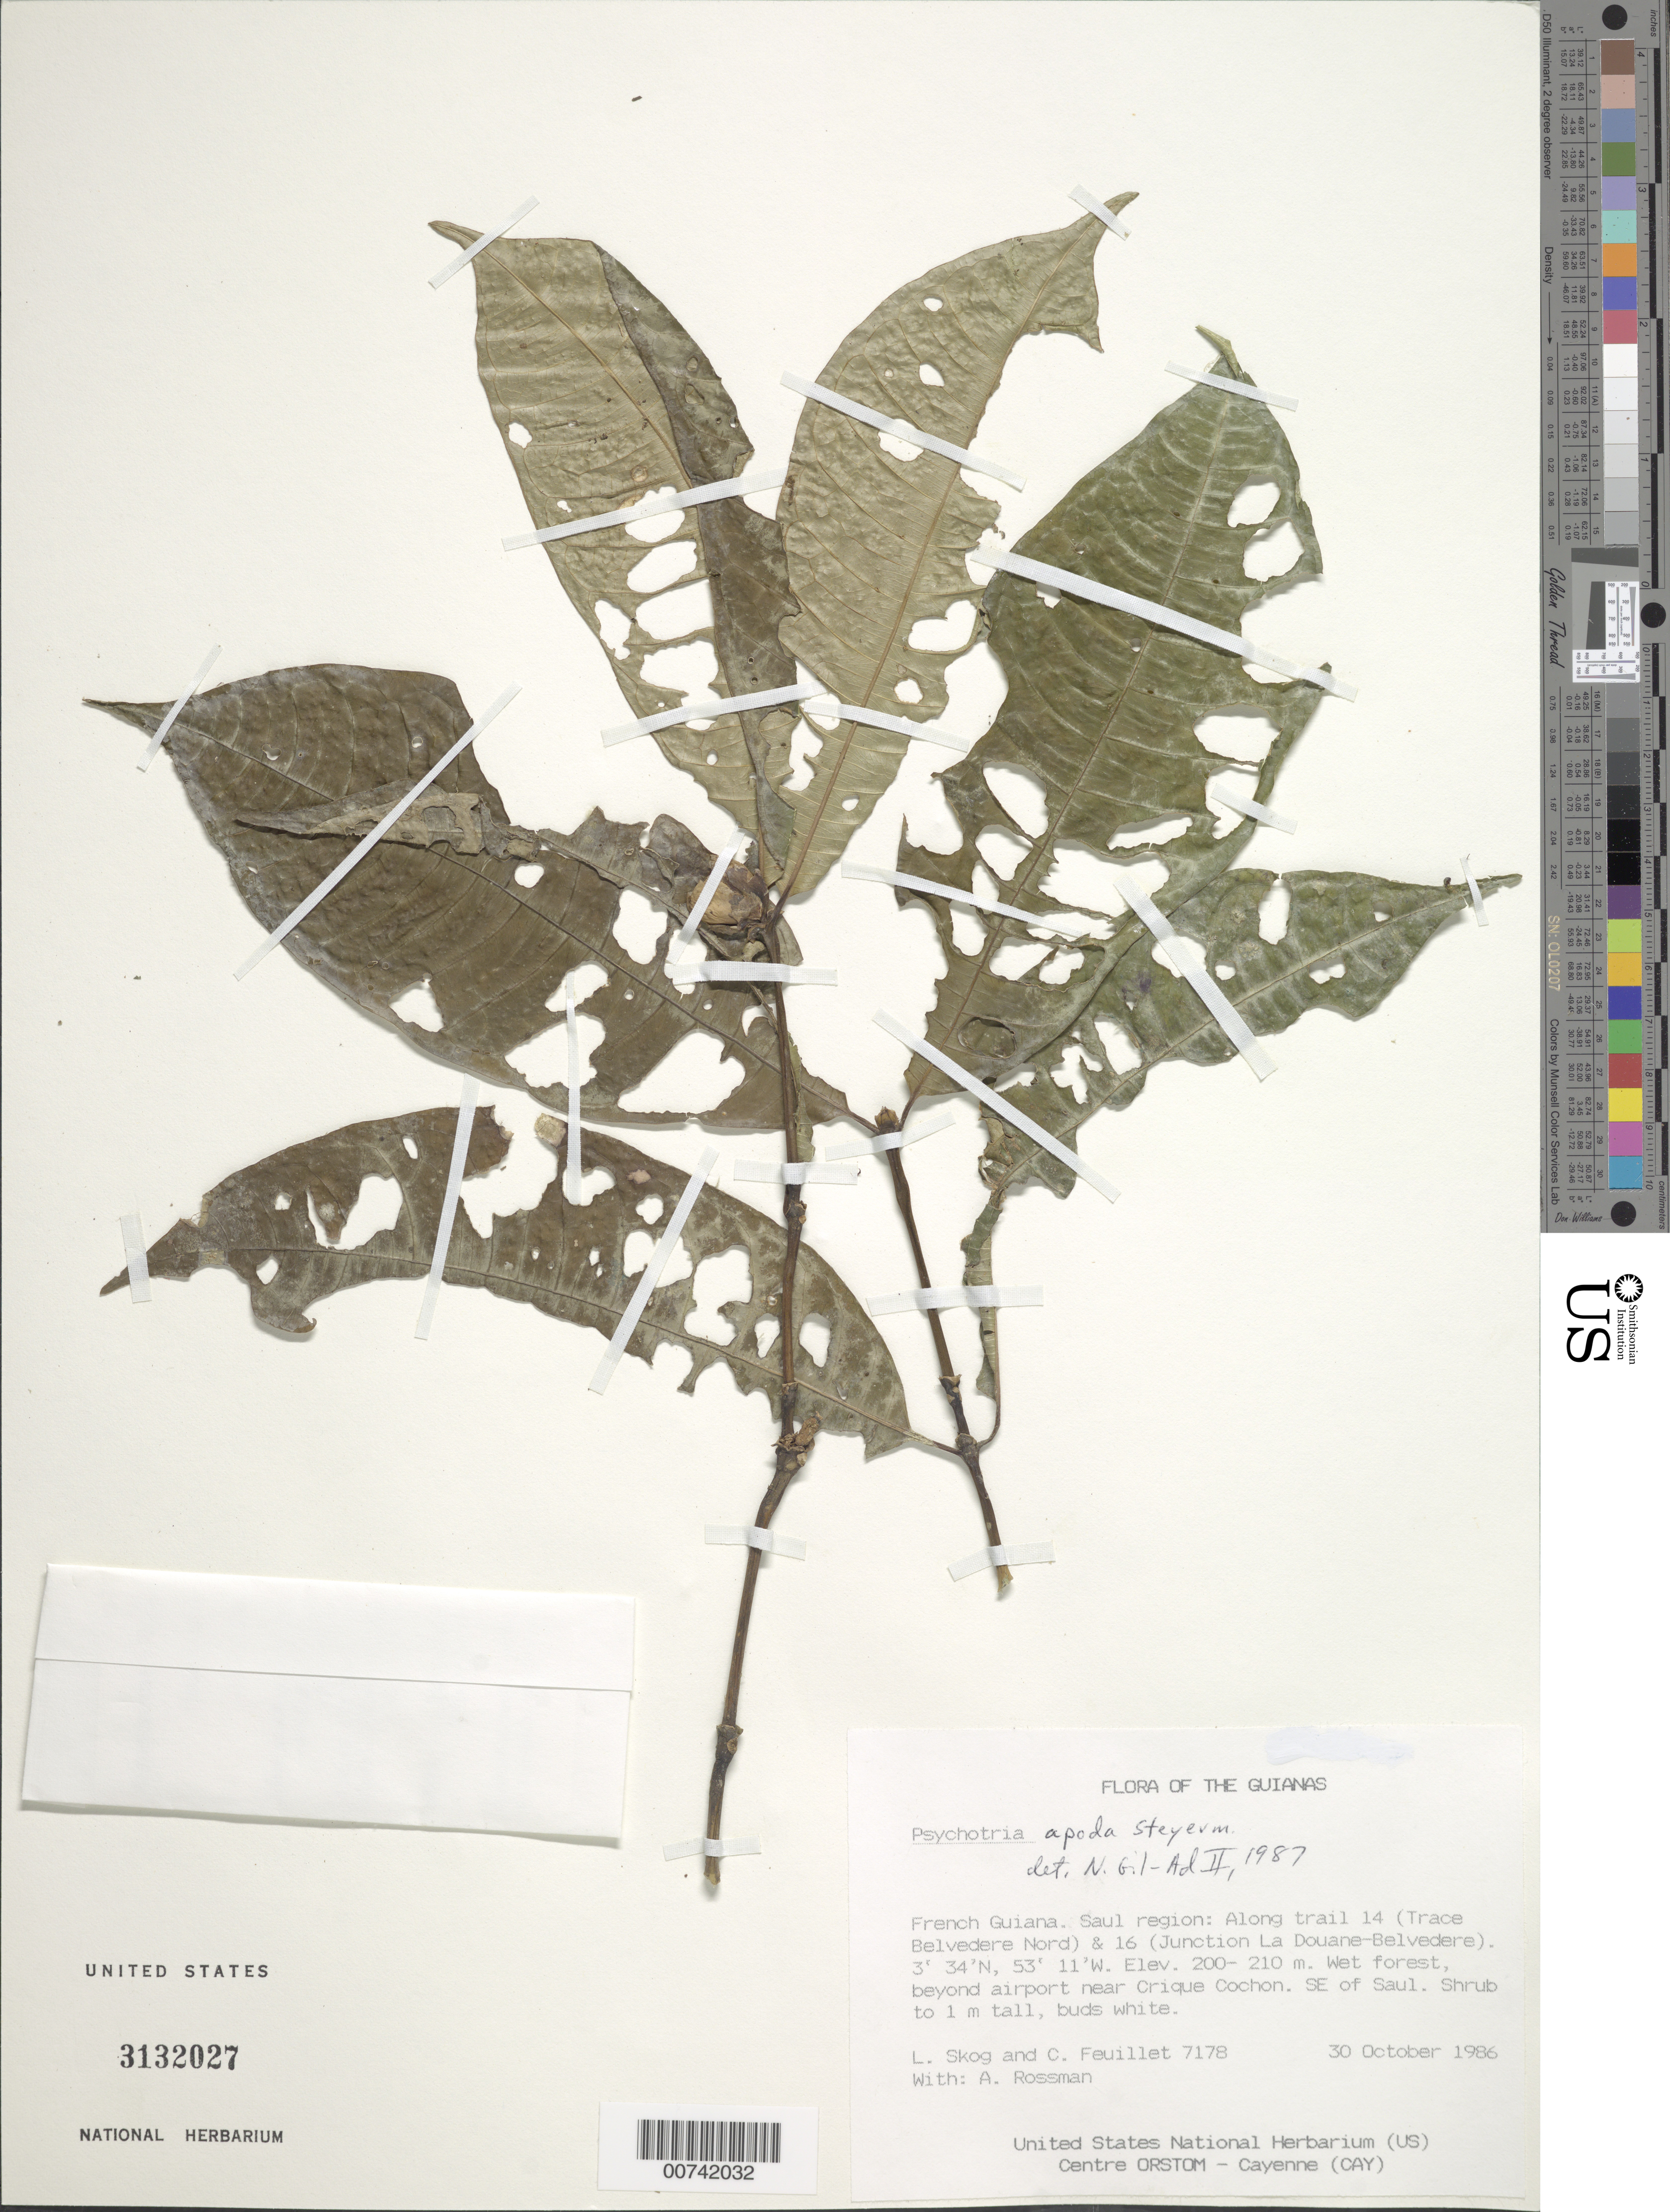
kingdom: Plantae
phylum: Tracheophyta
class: Magnoliopsida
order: Gentianales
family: Rubiaceae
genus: Palicourea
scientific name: Palicourea apoda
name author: (Steyerm.) Delprete & J.H. Kirkbr.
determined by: Kirkbride, J. H., Jr.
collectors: L. E. Skog, C. Feuillet & A. Rossman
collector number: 7178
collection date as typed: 30 October 1986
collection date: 1986-10-30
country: French Guiana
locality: SE of Saül along trail 14 (Trace Belvedere Nord) & 16 (Junction La Douane-Belvedere)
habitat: Wet forest, beyond airport near Crique Cochon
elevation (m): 200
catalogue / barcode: US 3132027